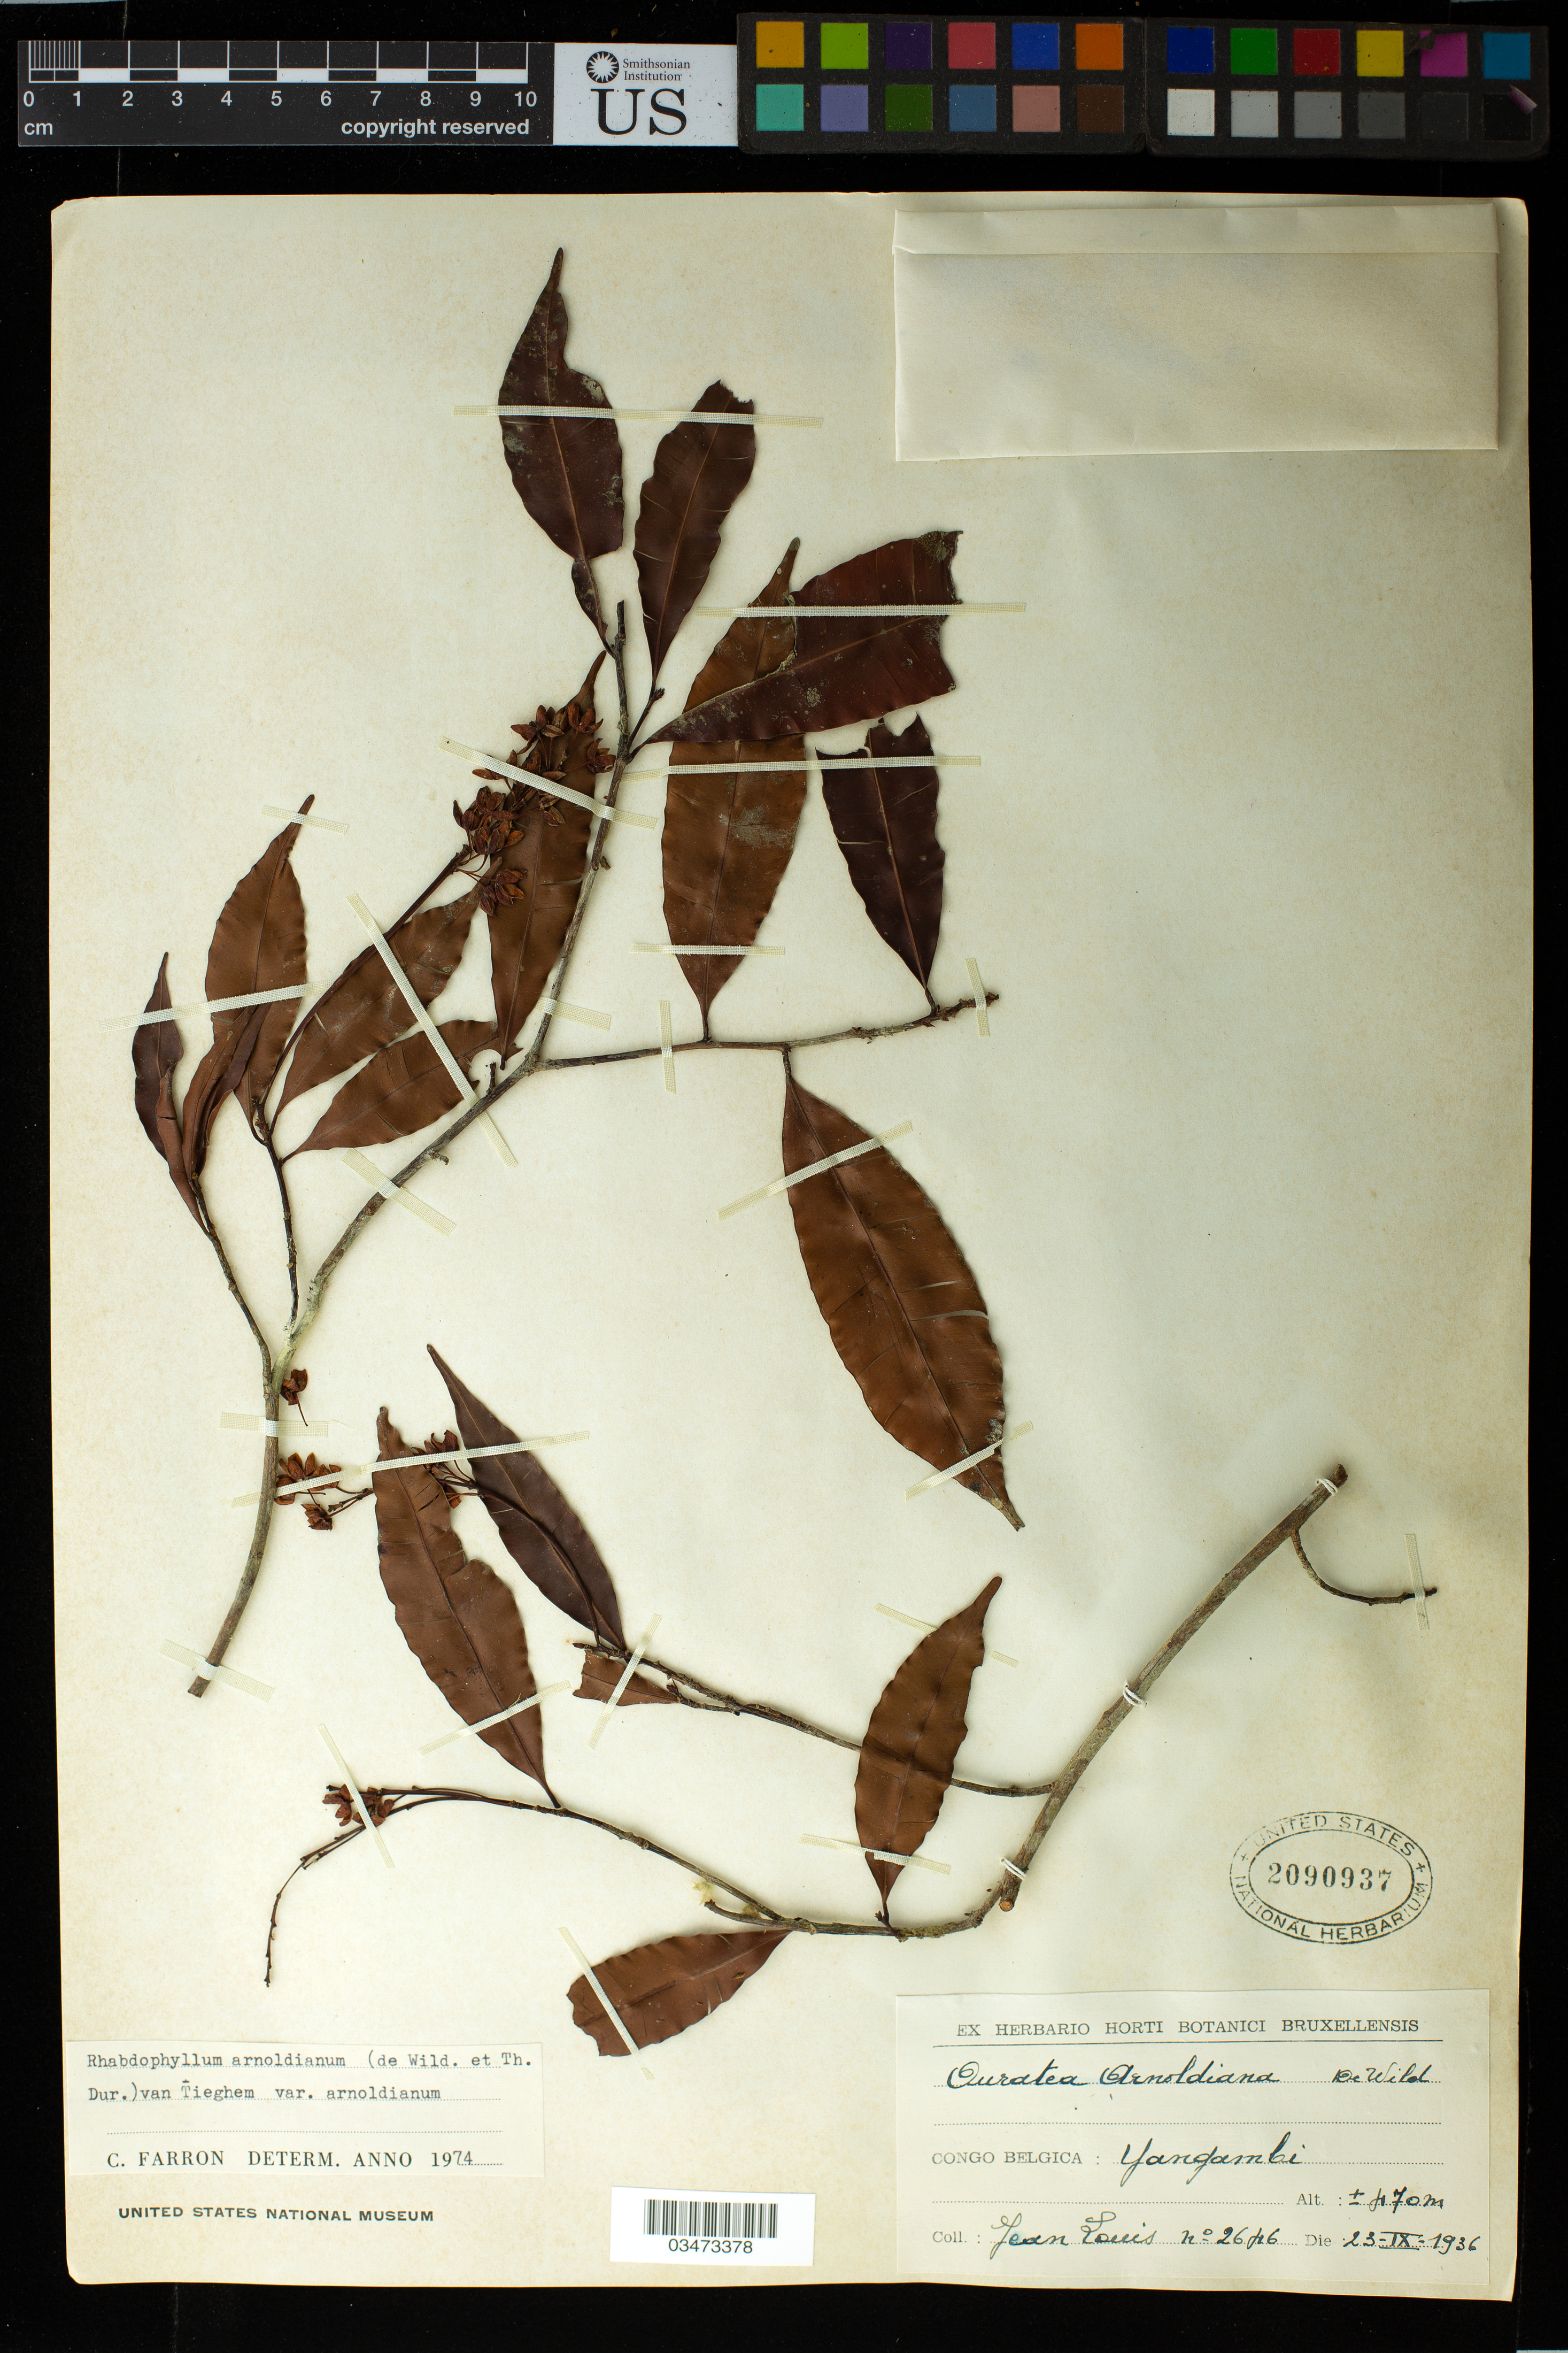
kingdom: Plantae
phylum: Tracheophyta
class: Magnoliopsida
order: Malpighiales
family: Ochnaceae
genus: Rhabdophyllum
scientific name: Rhabdophyllum arnoldianum var. arnoldianum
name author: (De Wild. & T. Durand) Tiegh.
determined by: Farron, Claude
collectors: J. Louis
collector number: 2646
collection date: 1936-09-23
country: Congo, Democratic Republic of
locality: Congo Belgica: Yangambi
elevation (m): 470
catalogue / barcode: US 2090937